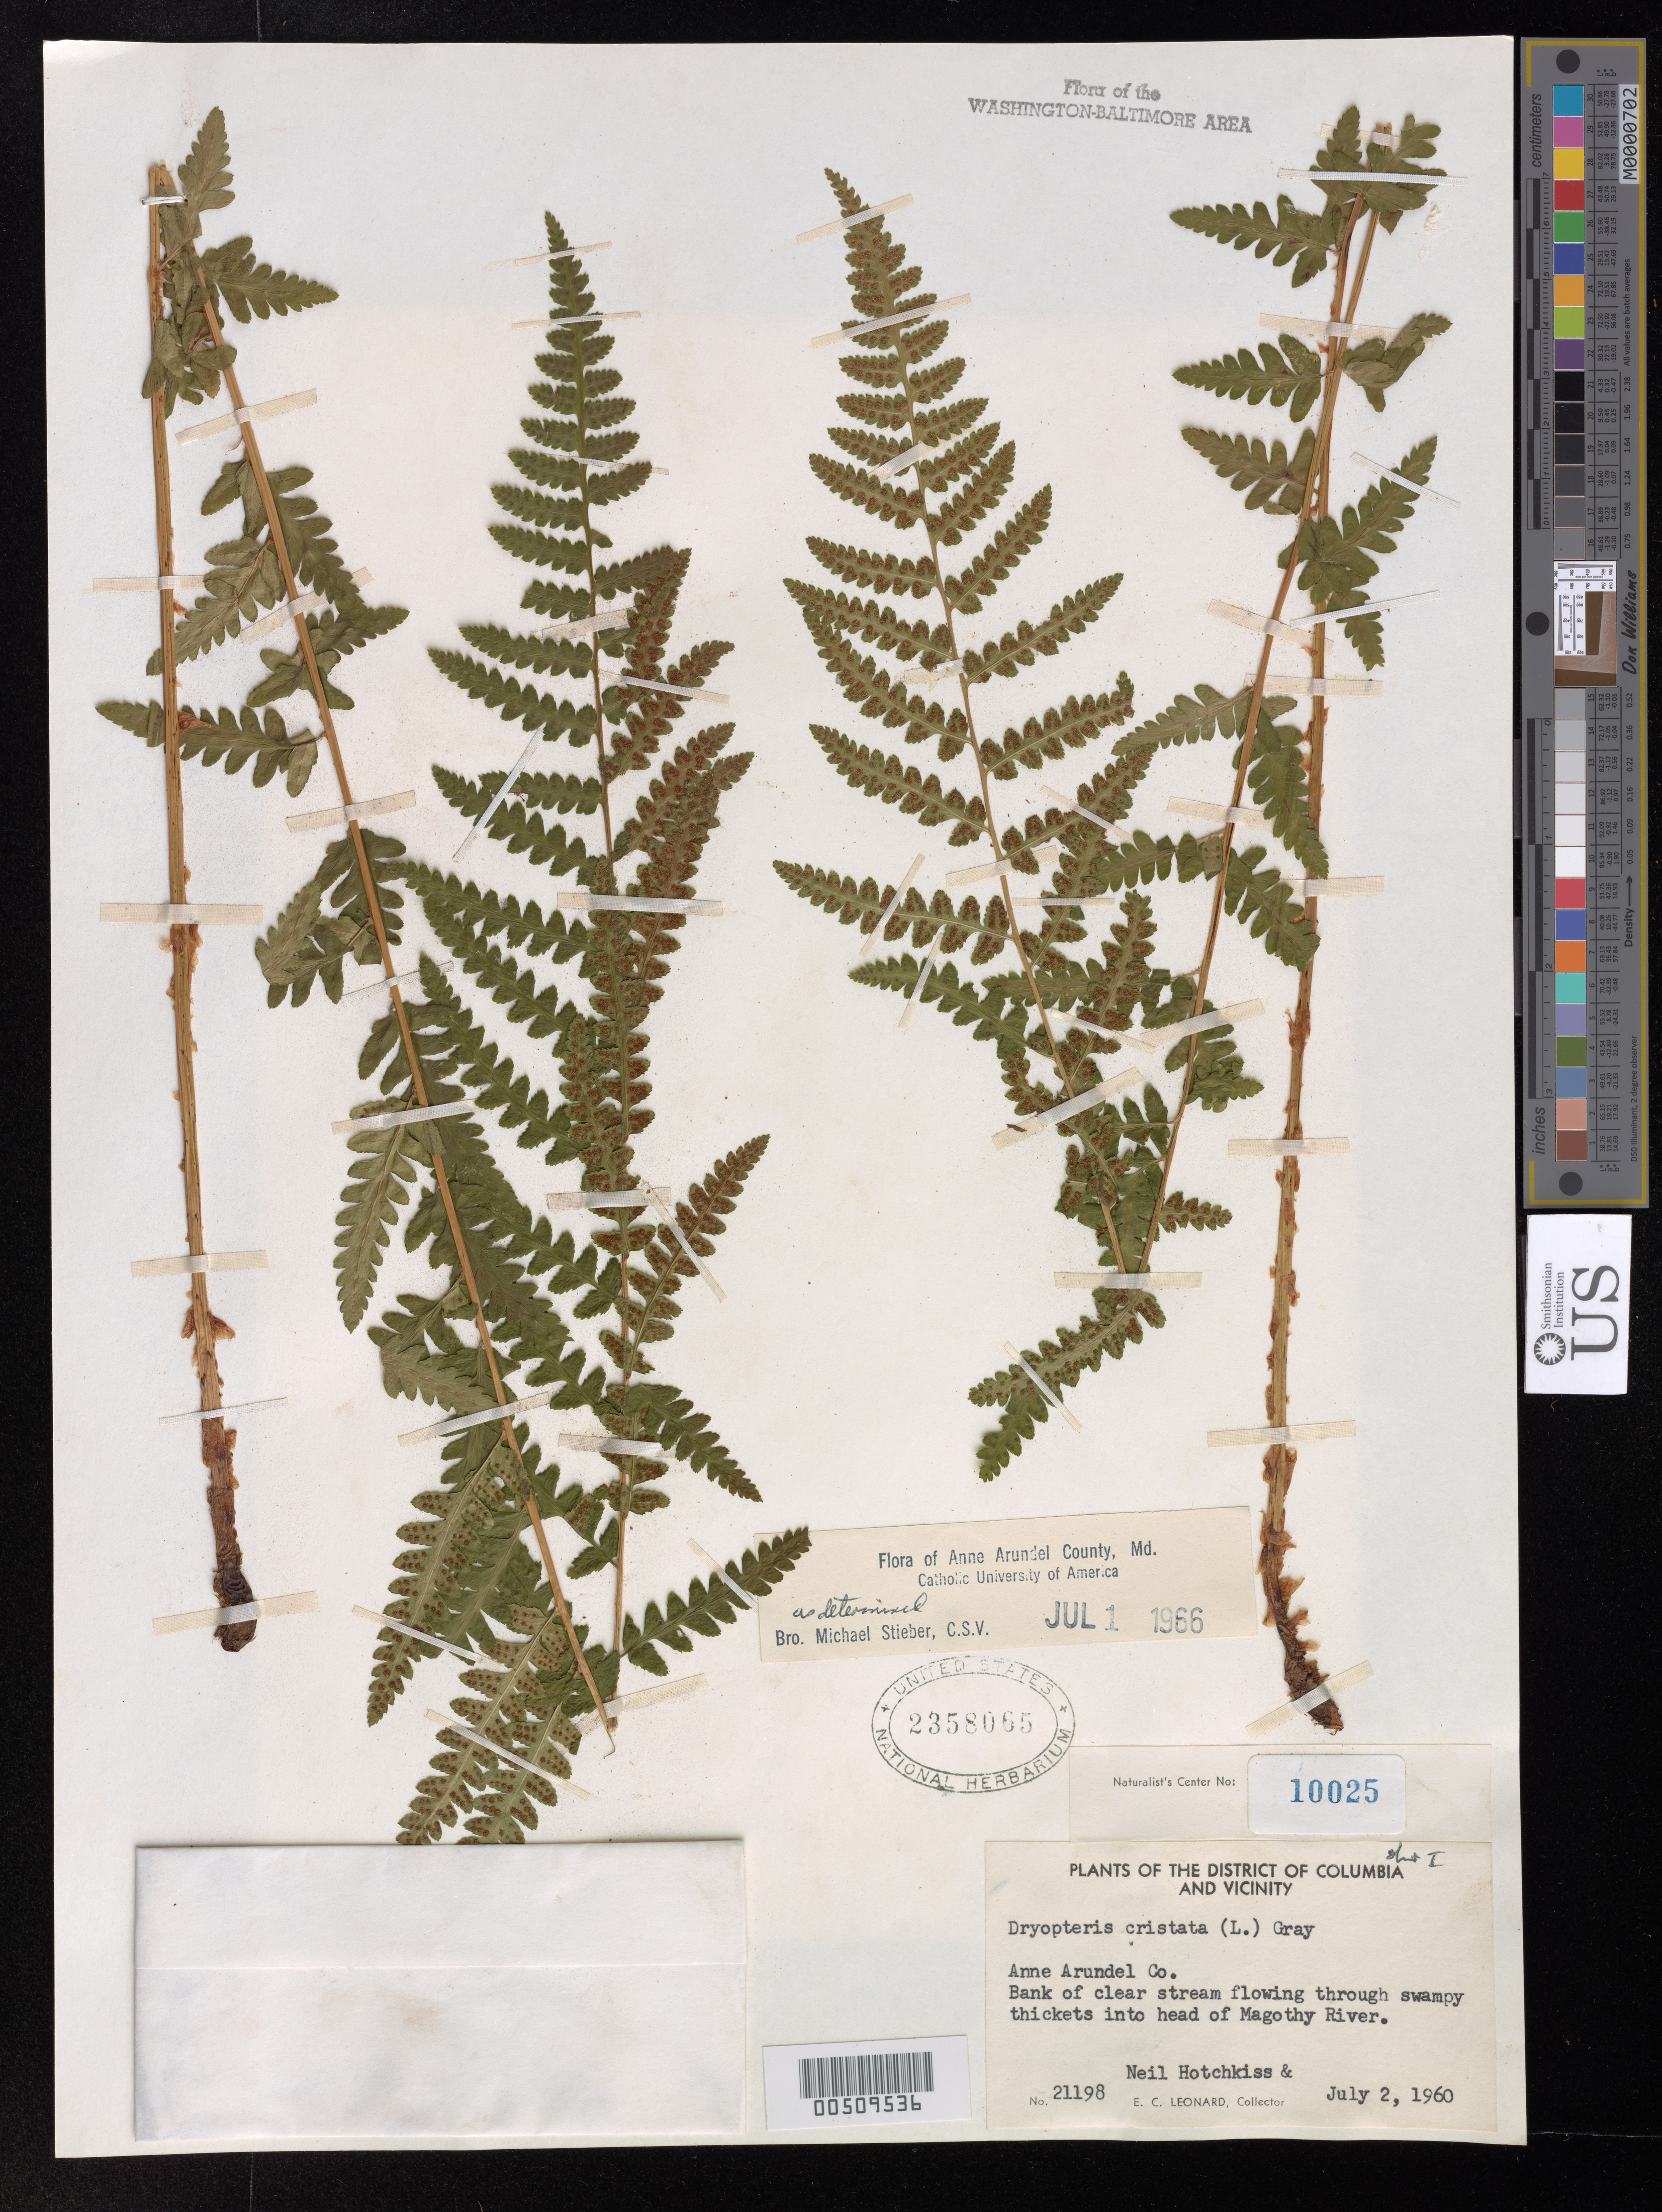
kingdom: Plantae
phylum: Tracheophyta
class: Polypodiopsida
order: Polypodiales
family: Dryopteridaceae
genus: Dryopteris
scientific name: Dryopteris cristata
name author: (L.) A. Gray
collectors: N. Hotchkiss & E. C. Leonard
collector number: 21198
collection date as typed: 02 Jul 1960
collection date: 1960-07-02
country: United States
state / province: Maryland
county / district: Anne Arundel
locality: Head of Magothy River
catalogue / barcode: US 2358065